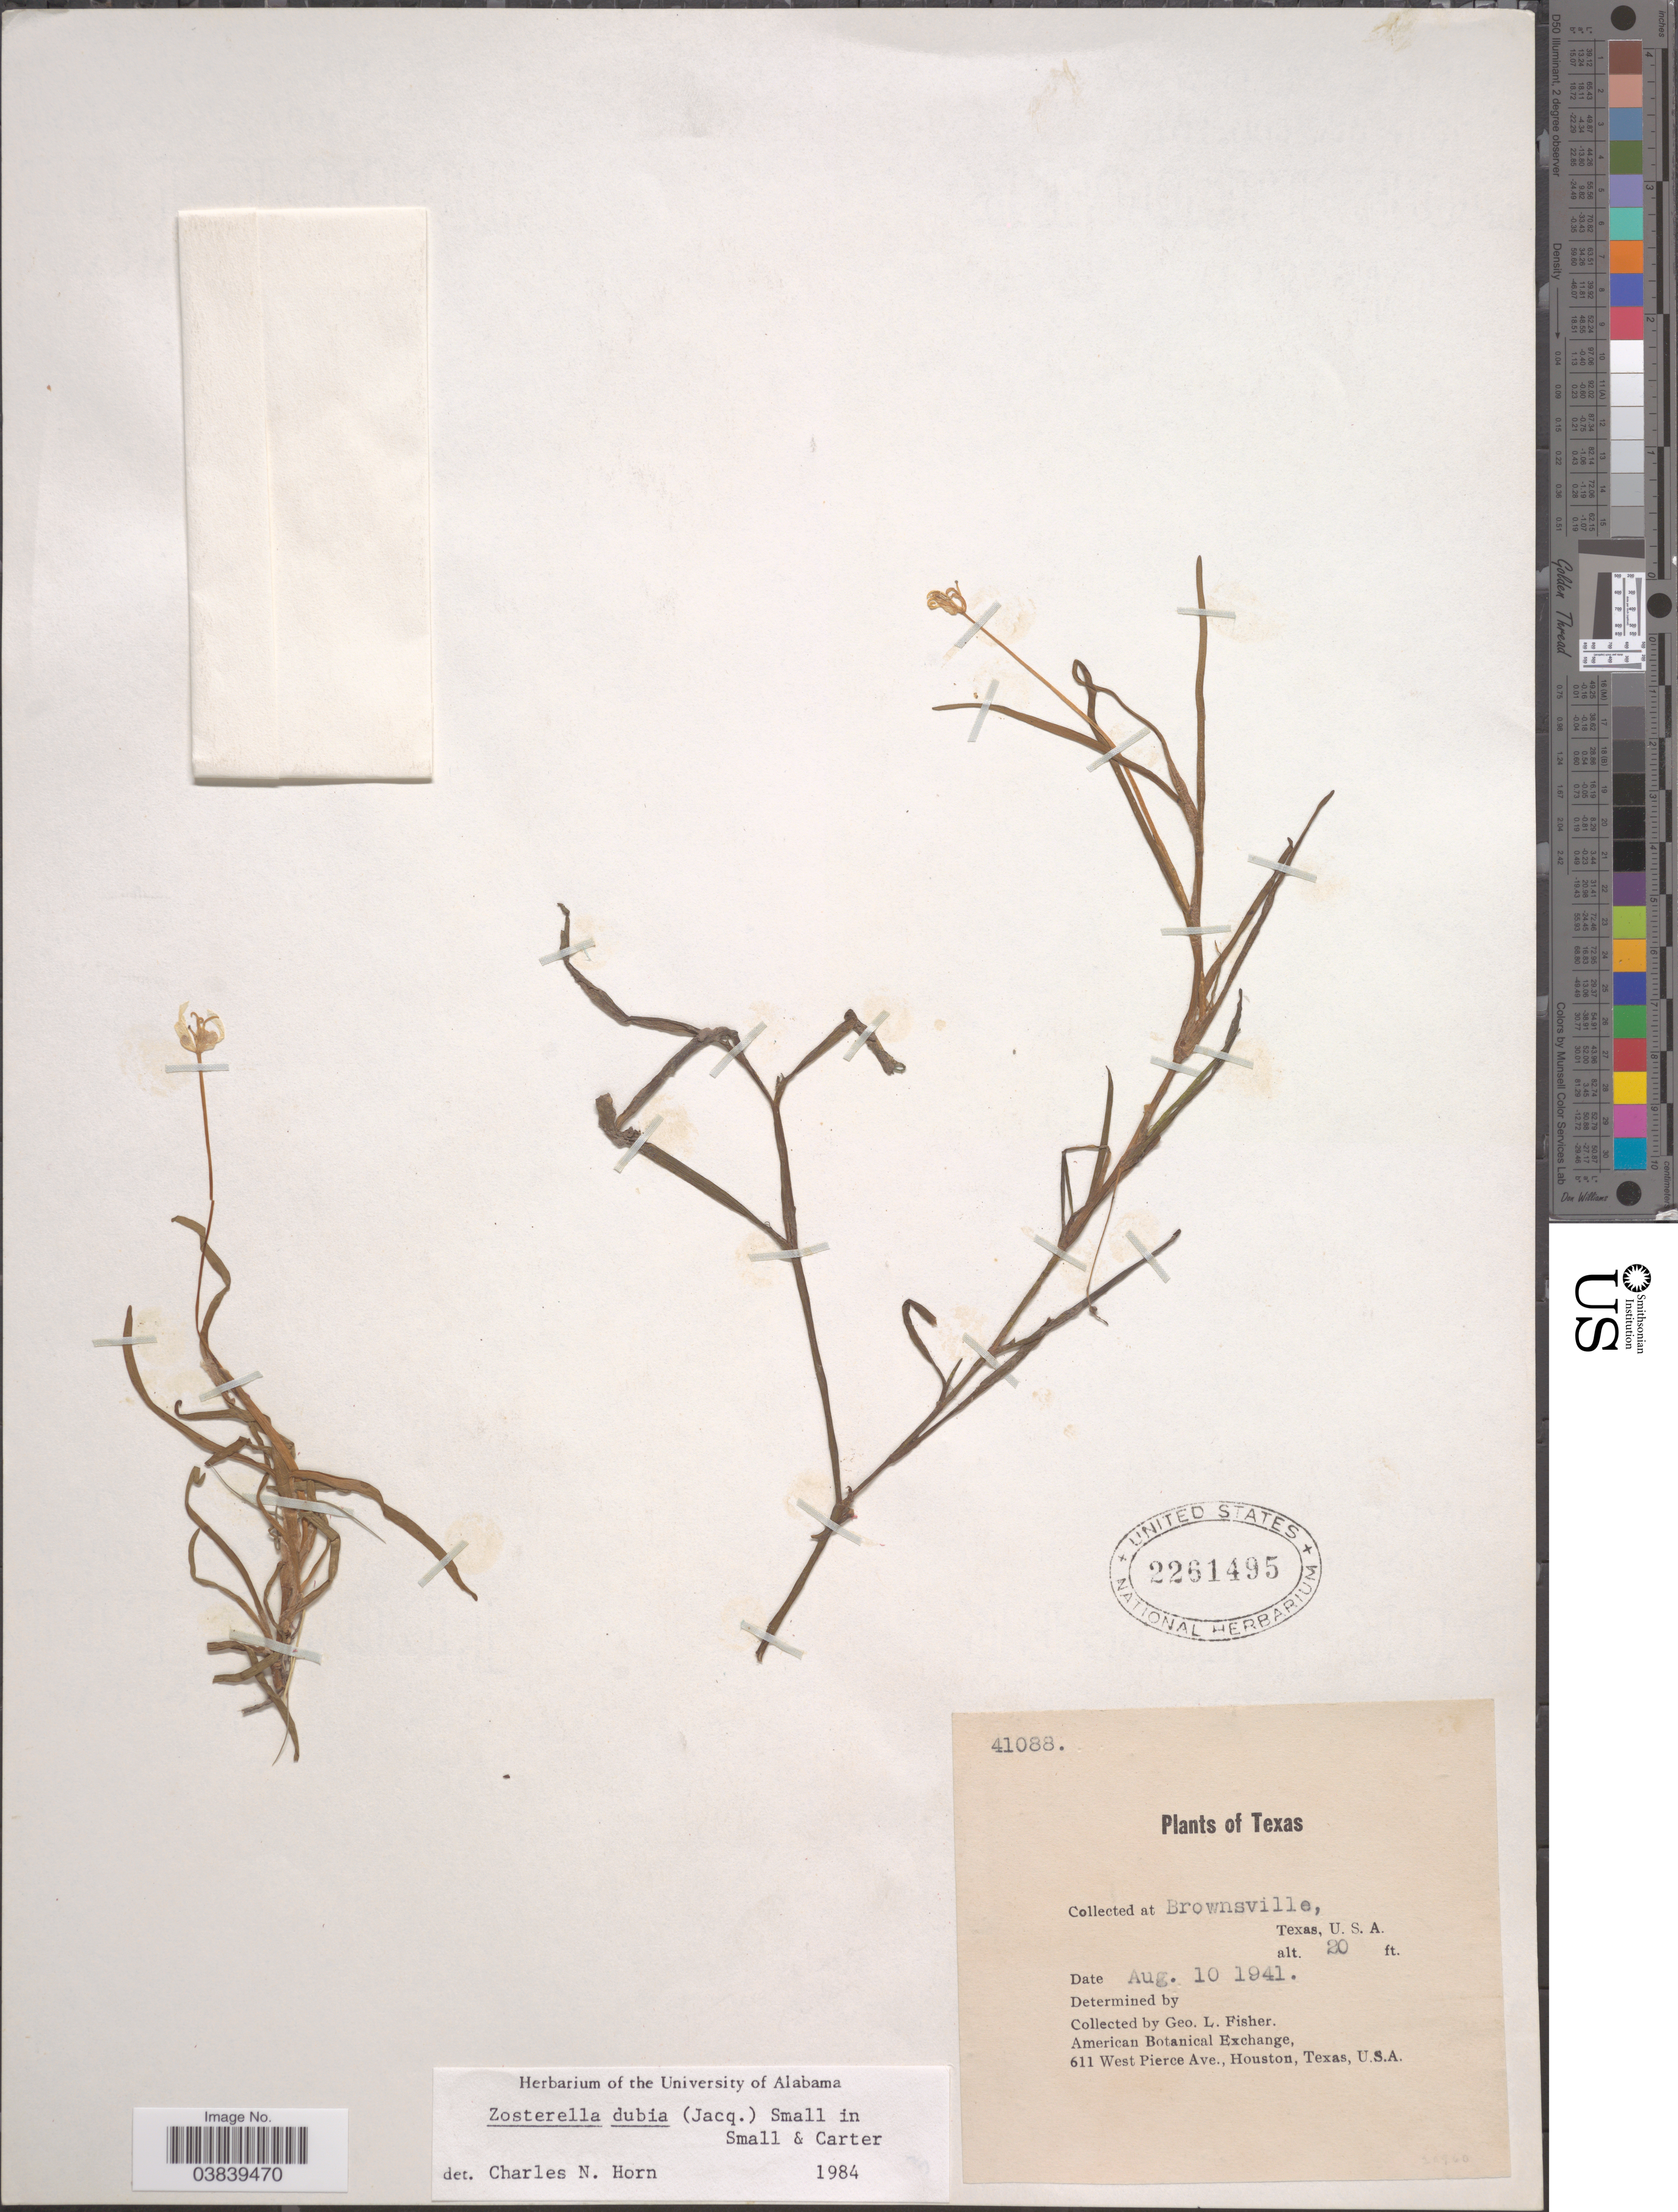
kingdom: Plantae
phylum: Tracheophyta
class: Liliopsida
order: Commelinales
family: Pontederiaceae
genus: Heteranthera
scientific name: Heteranthera dubia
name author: (Jacq.) MacMill.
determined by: Strong, Mark T., (BOT), Smithsonian Institution - National Museum of Natural History (UNITED STATES)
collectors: G. L. Fisher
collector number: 41088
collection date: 1941-08-10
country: United States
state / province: Texas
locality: Brownsville.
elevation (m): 6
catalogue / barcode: US 2261495